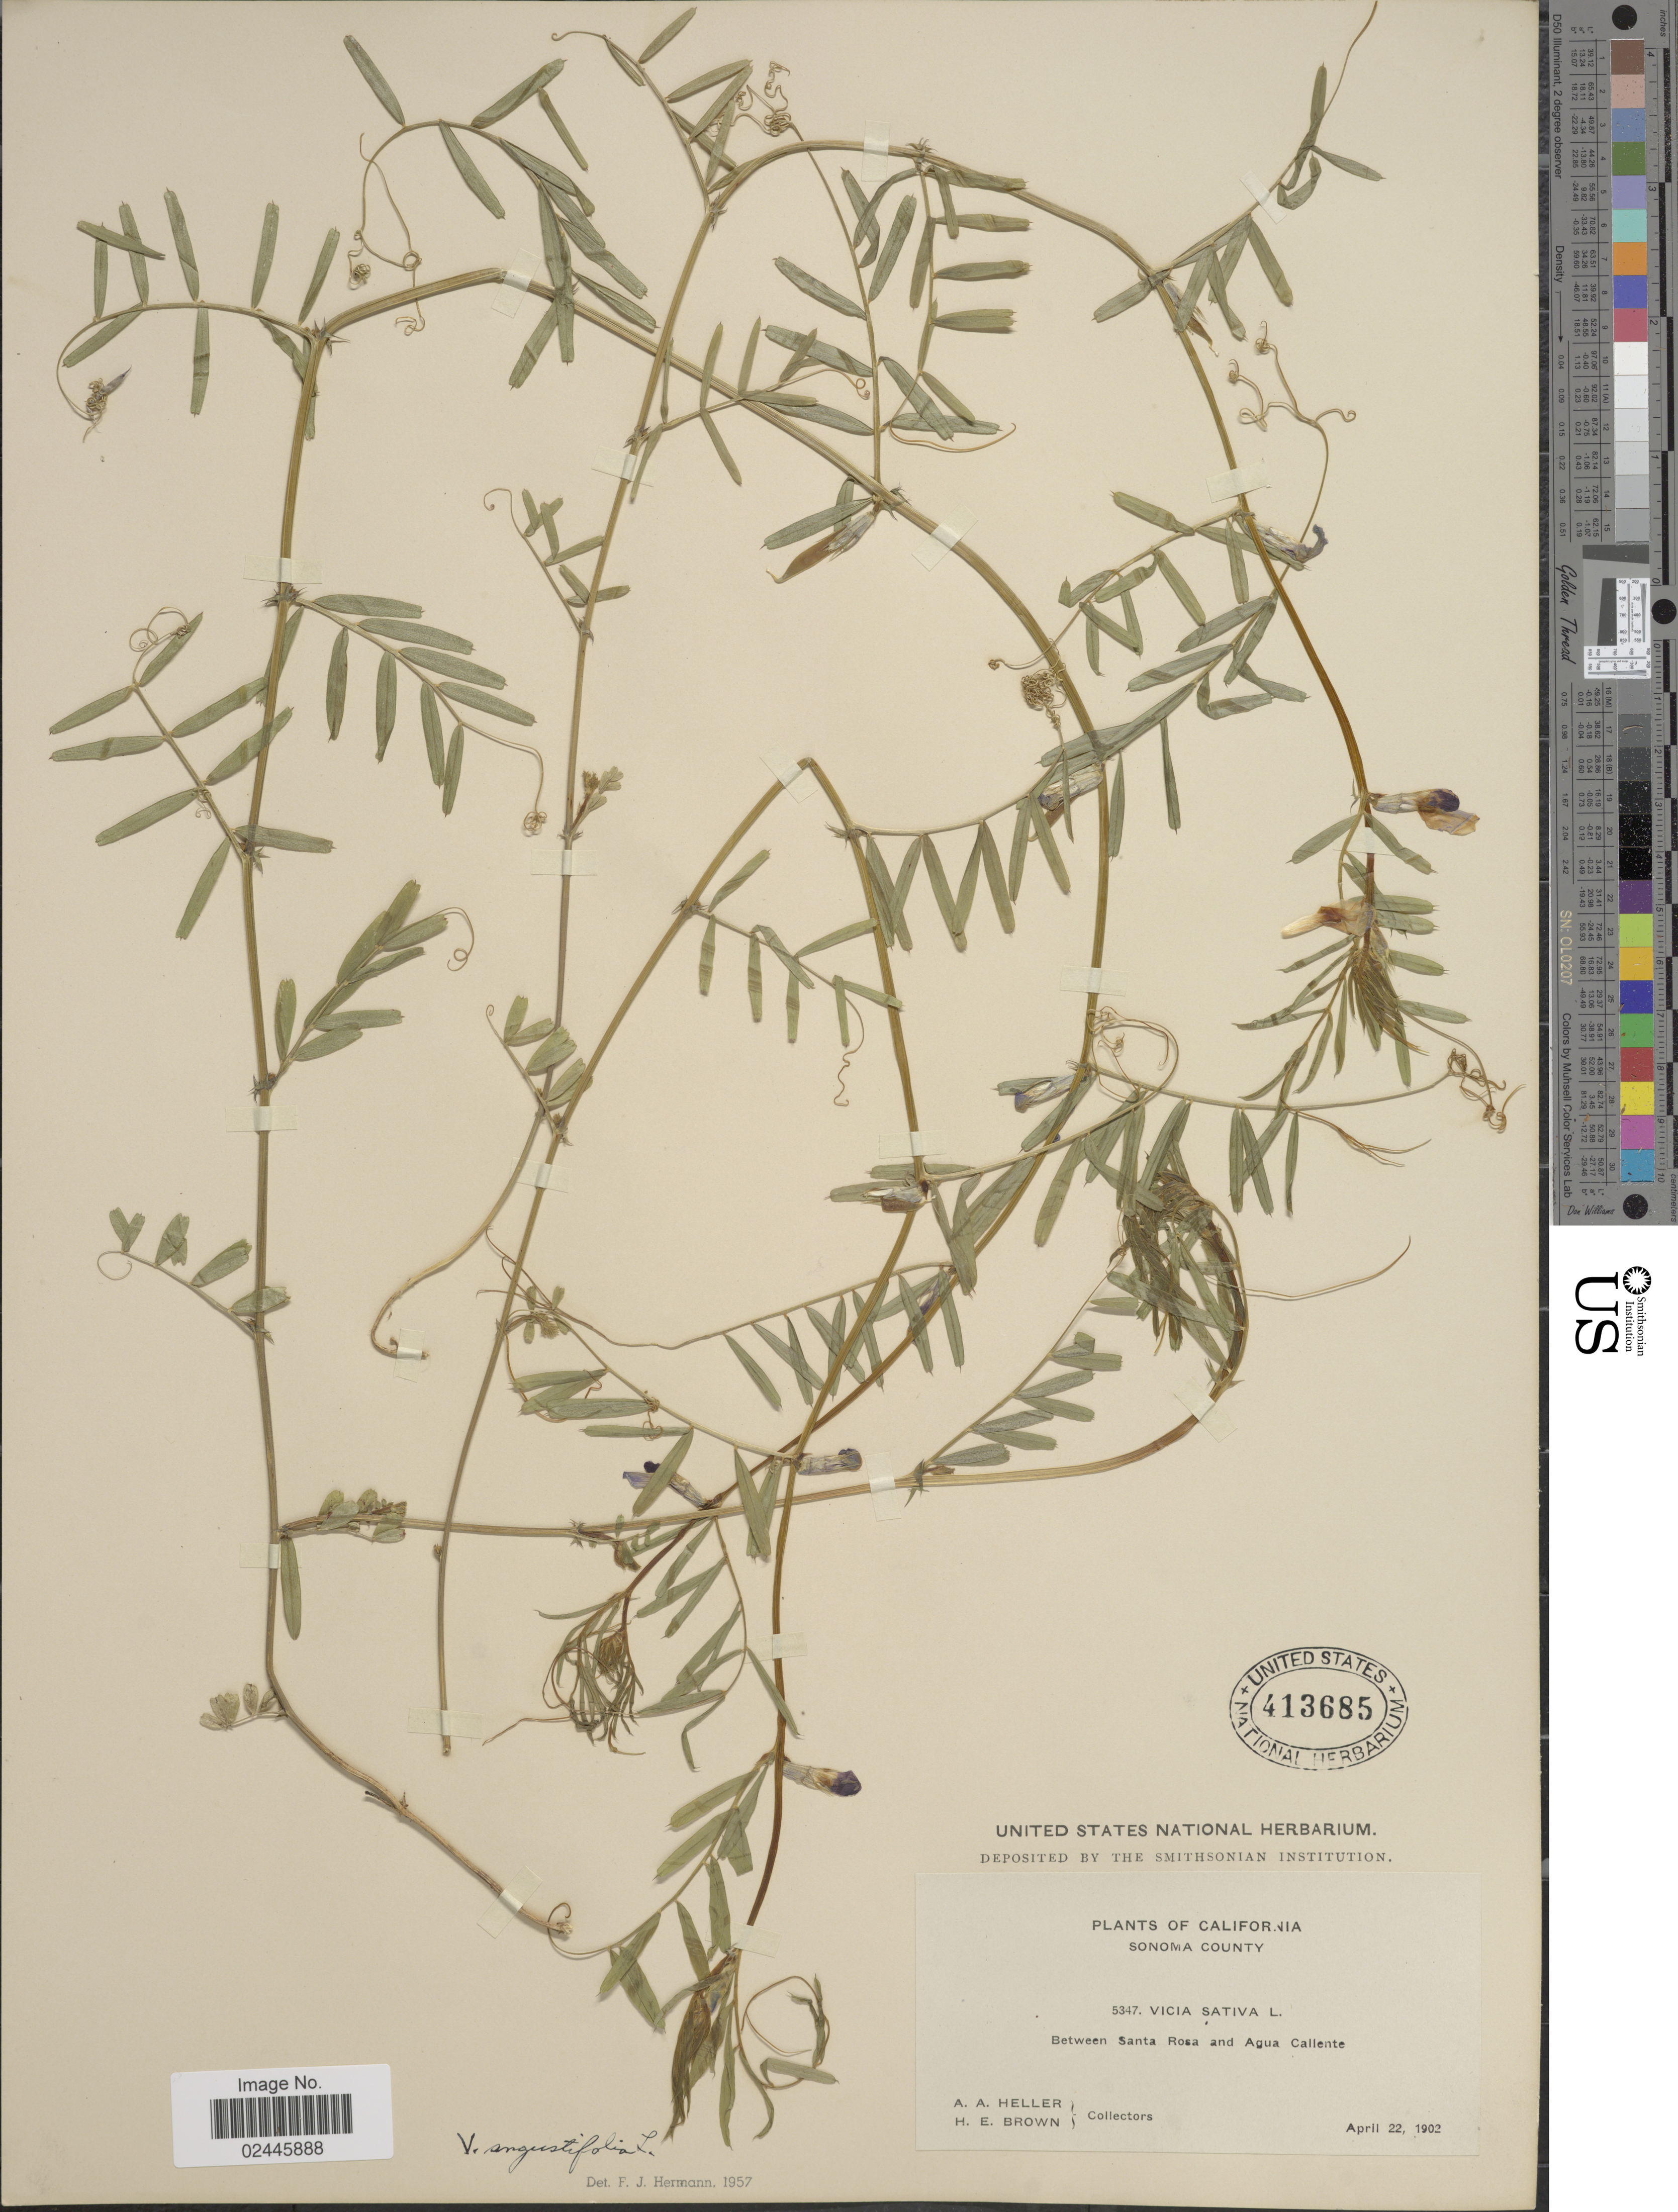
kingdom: Plantae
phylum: Tracheophyta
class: Magnoliopsida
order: Fabales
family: Fabaceae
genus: Vicia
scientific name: Vicia angustifolia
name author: L.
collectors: A. A. Heller & H. E. Brown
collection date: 1902-04-22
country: United States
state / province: California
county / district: Sonoma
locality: California, Sonoma County. Between Santa Rosa and Agua Callente.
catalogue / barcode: US 413685